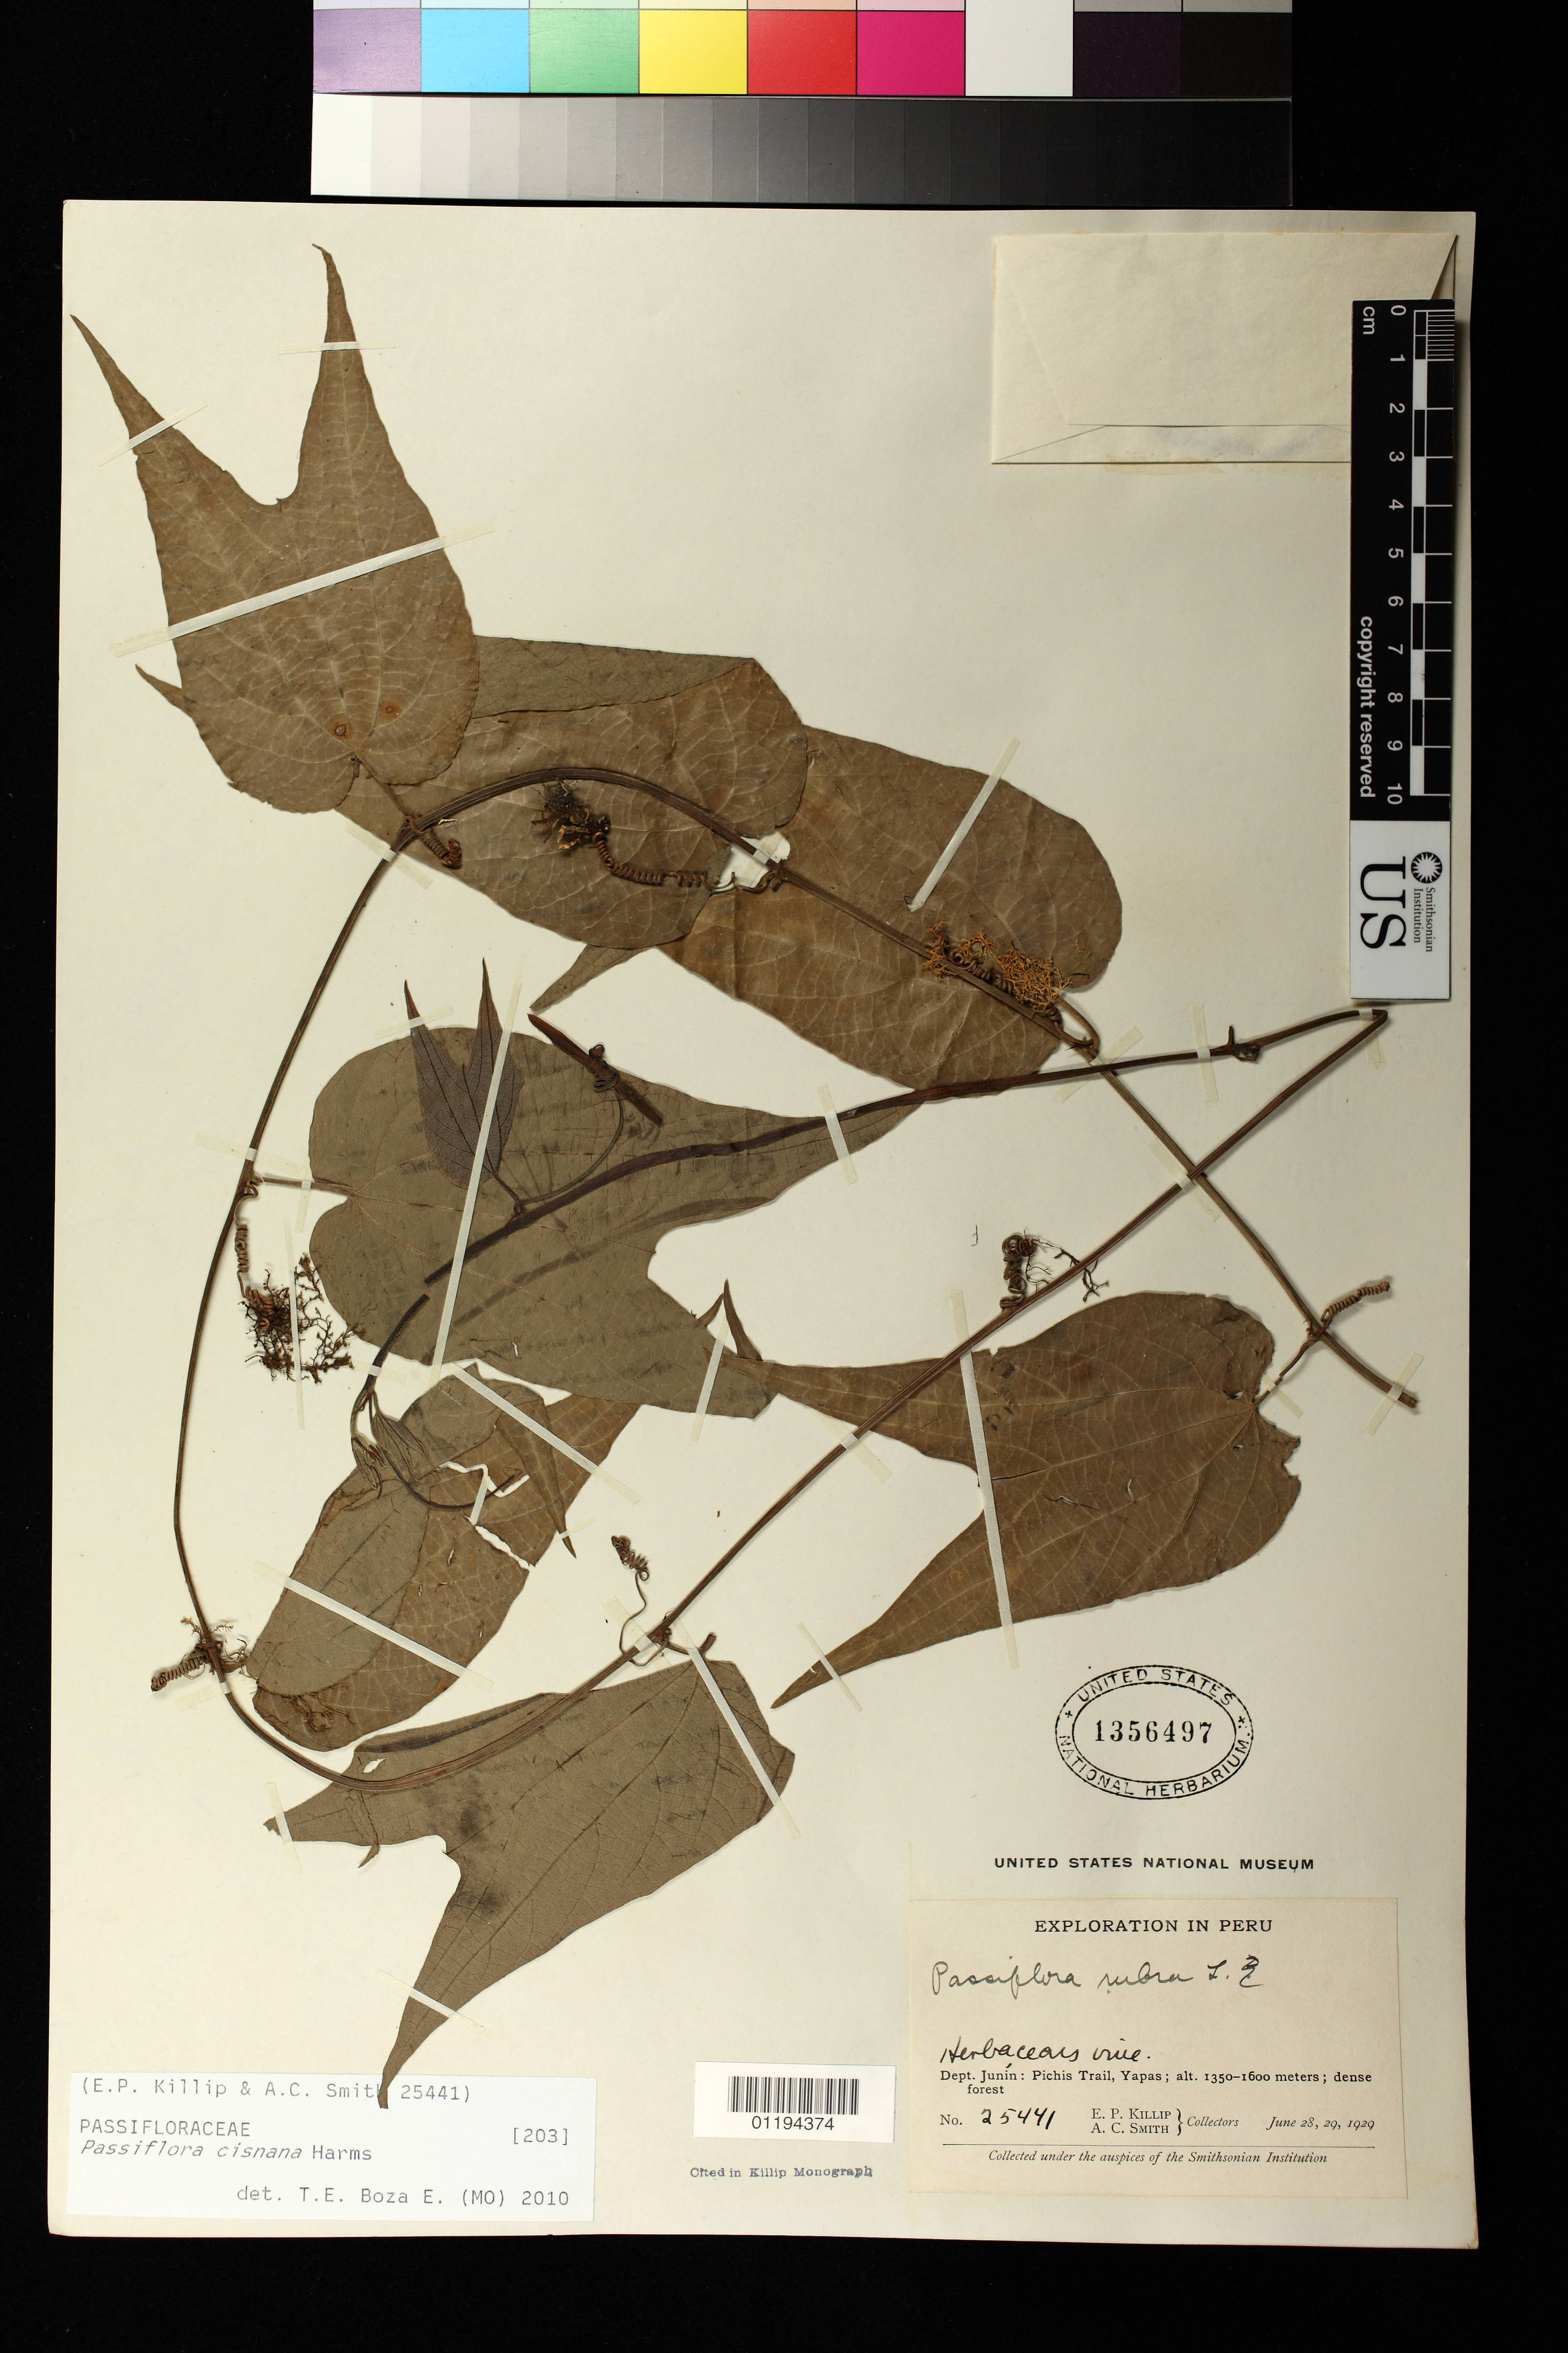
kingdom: Plantae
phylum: Tracheophyta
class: Magnoliopsida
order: Malpighiales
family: Passifloraceae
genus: Passiflora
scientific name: Passiflora cisnana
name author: Harms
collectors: E. P. Killip & A. C. Smith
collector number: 25441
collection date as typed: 28 Jun 1929 to 29 Jun 1929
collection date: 1929-06-28/1929-06-29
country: Peru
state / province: Junín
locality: Pichis Trail, Yapas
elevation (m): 1350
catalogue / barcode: US 1356497